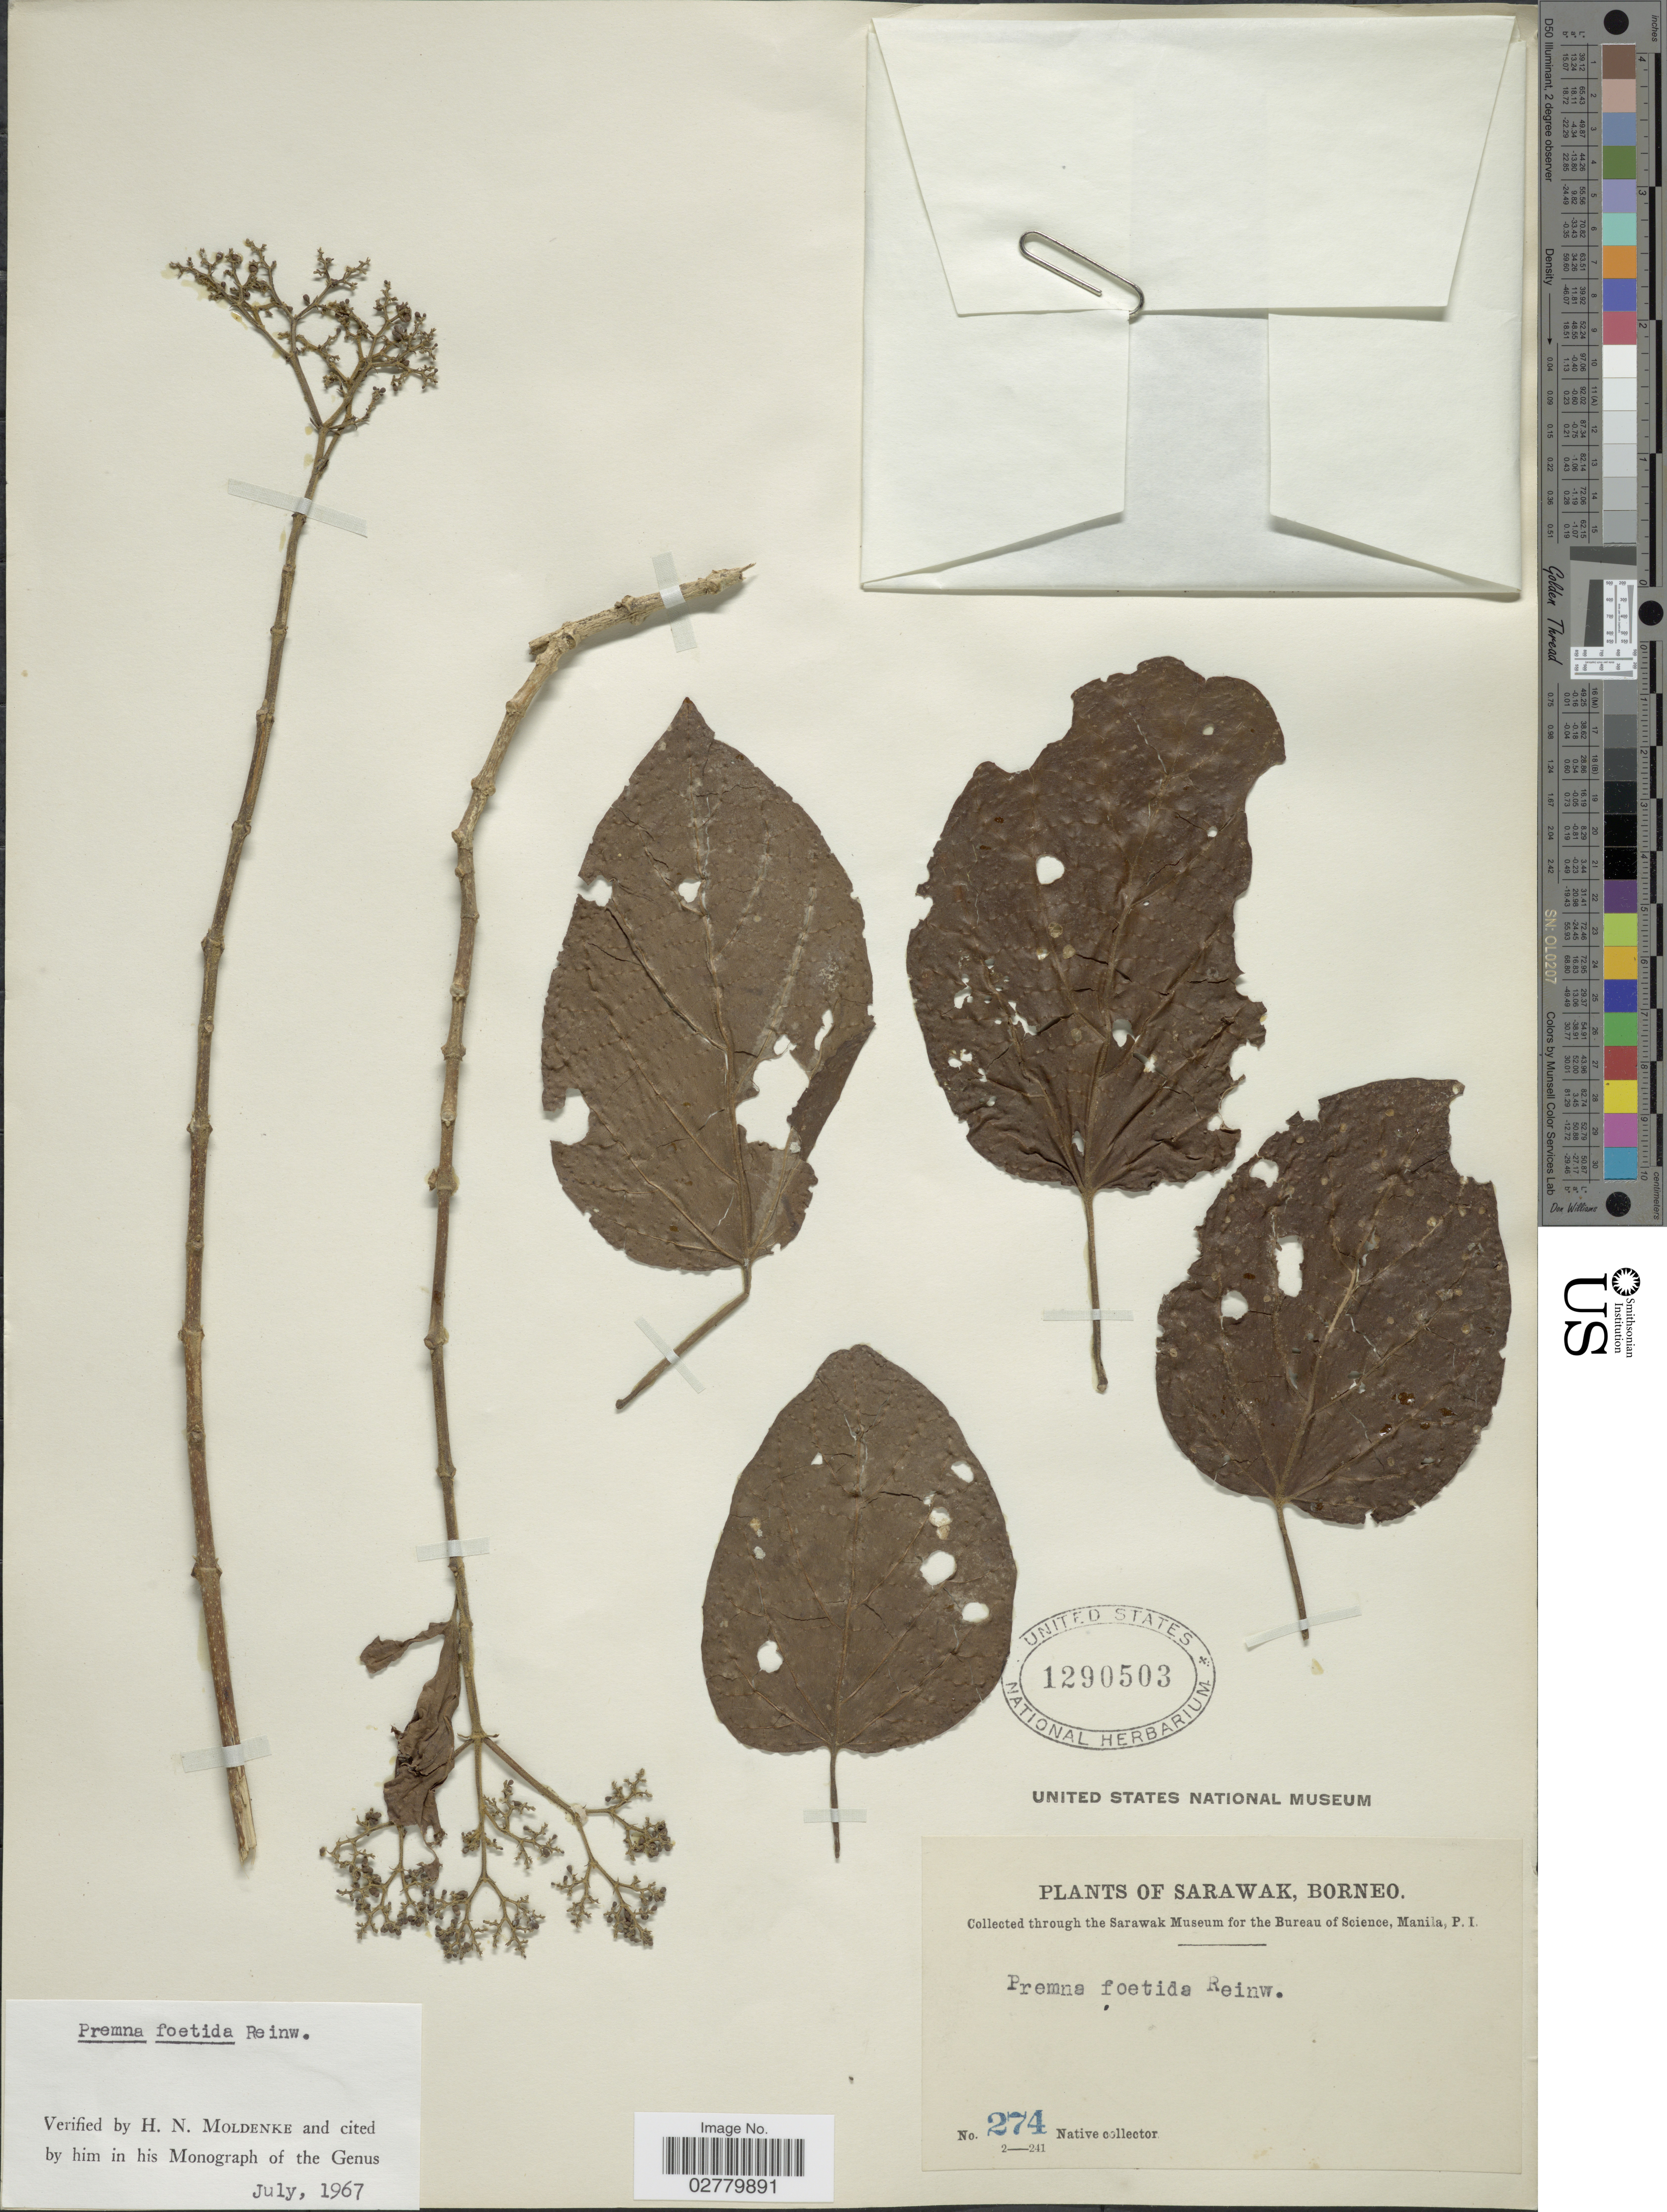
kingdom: Plantae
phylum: Tracheophyta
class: Magnoliopsida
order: Lamiales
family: Lamiaceae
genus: Premna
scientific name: Premna foetida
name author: Reinw. ex Blume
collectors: Native collector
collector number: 274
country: Malaysia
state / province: Sarawak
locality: Borneo.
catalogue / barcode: US 1290503